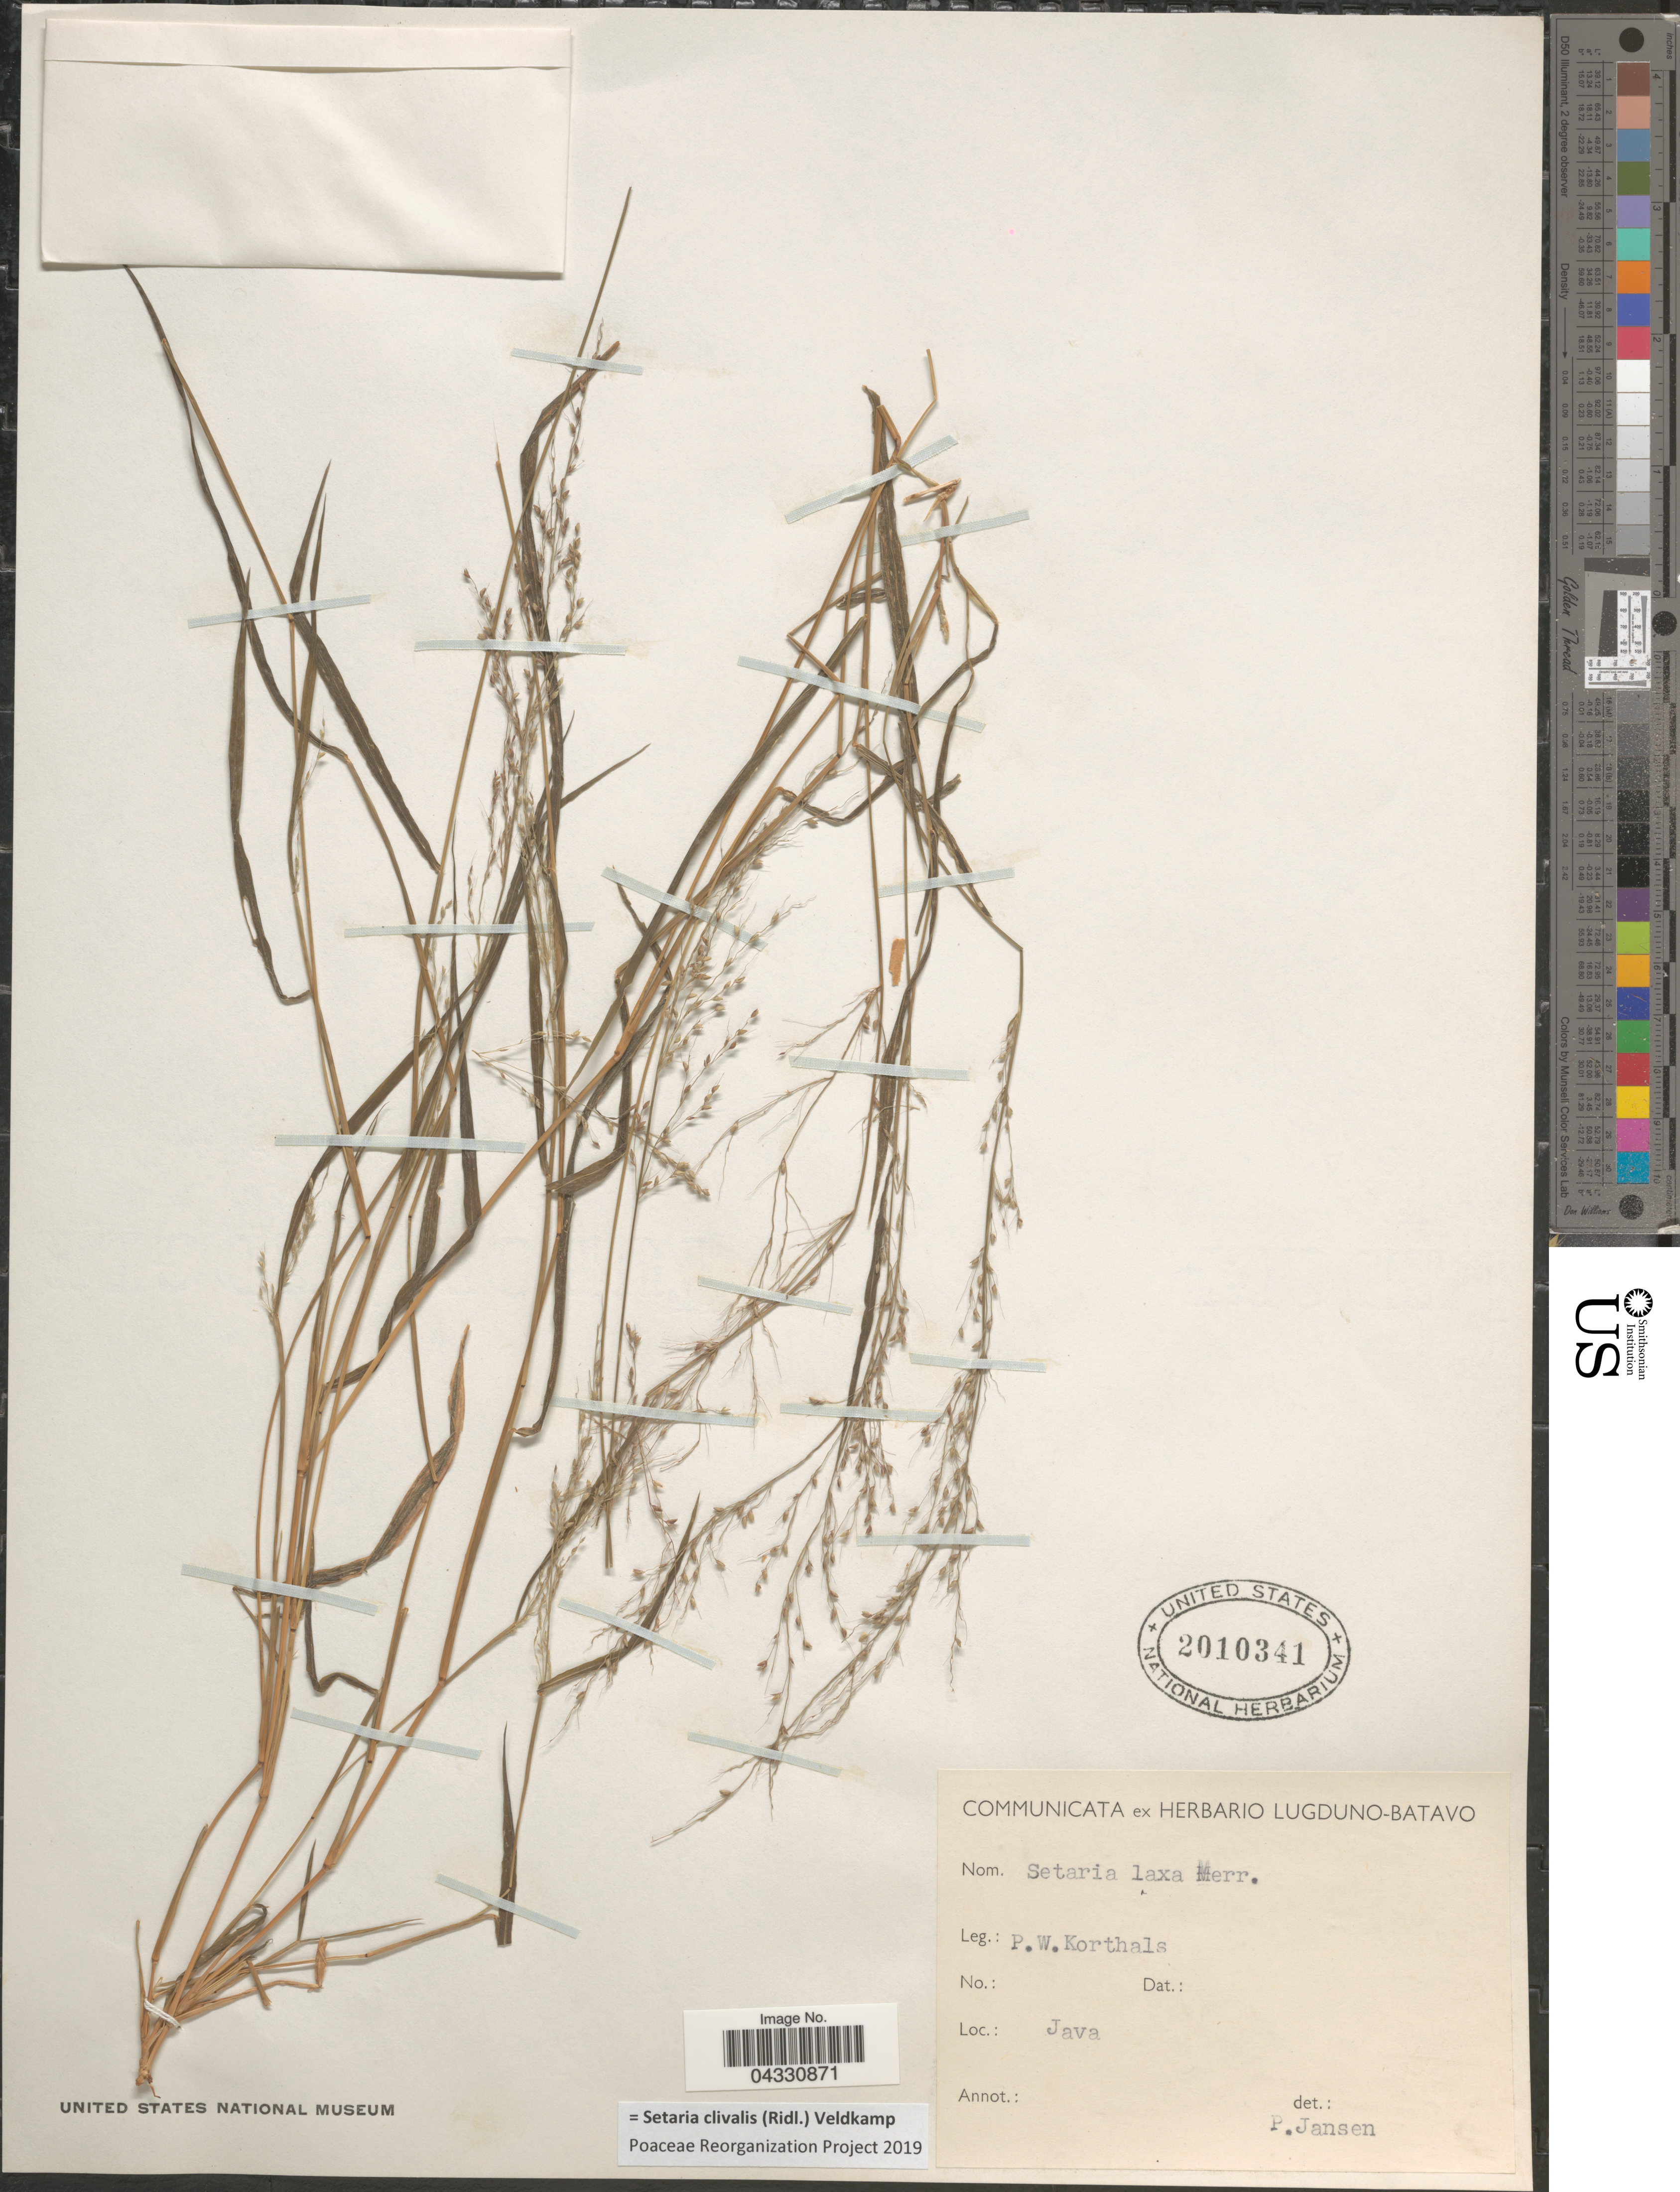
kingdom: Plantae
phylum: Tracheophyta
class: Liliopsida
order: Poales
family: Poaceae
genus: Setaria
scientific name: Setaria clivalis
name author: (Ridl.) Veldkamp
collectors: P. W. Korthals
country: Indonesia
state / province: Java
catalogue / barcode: US 2010341